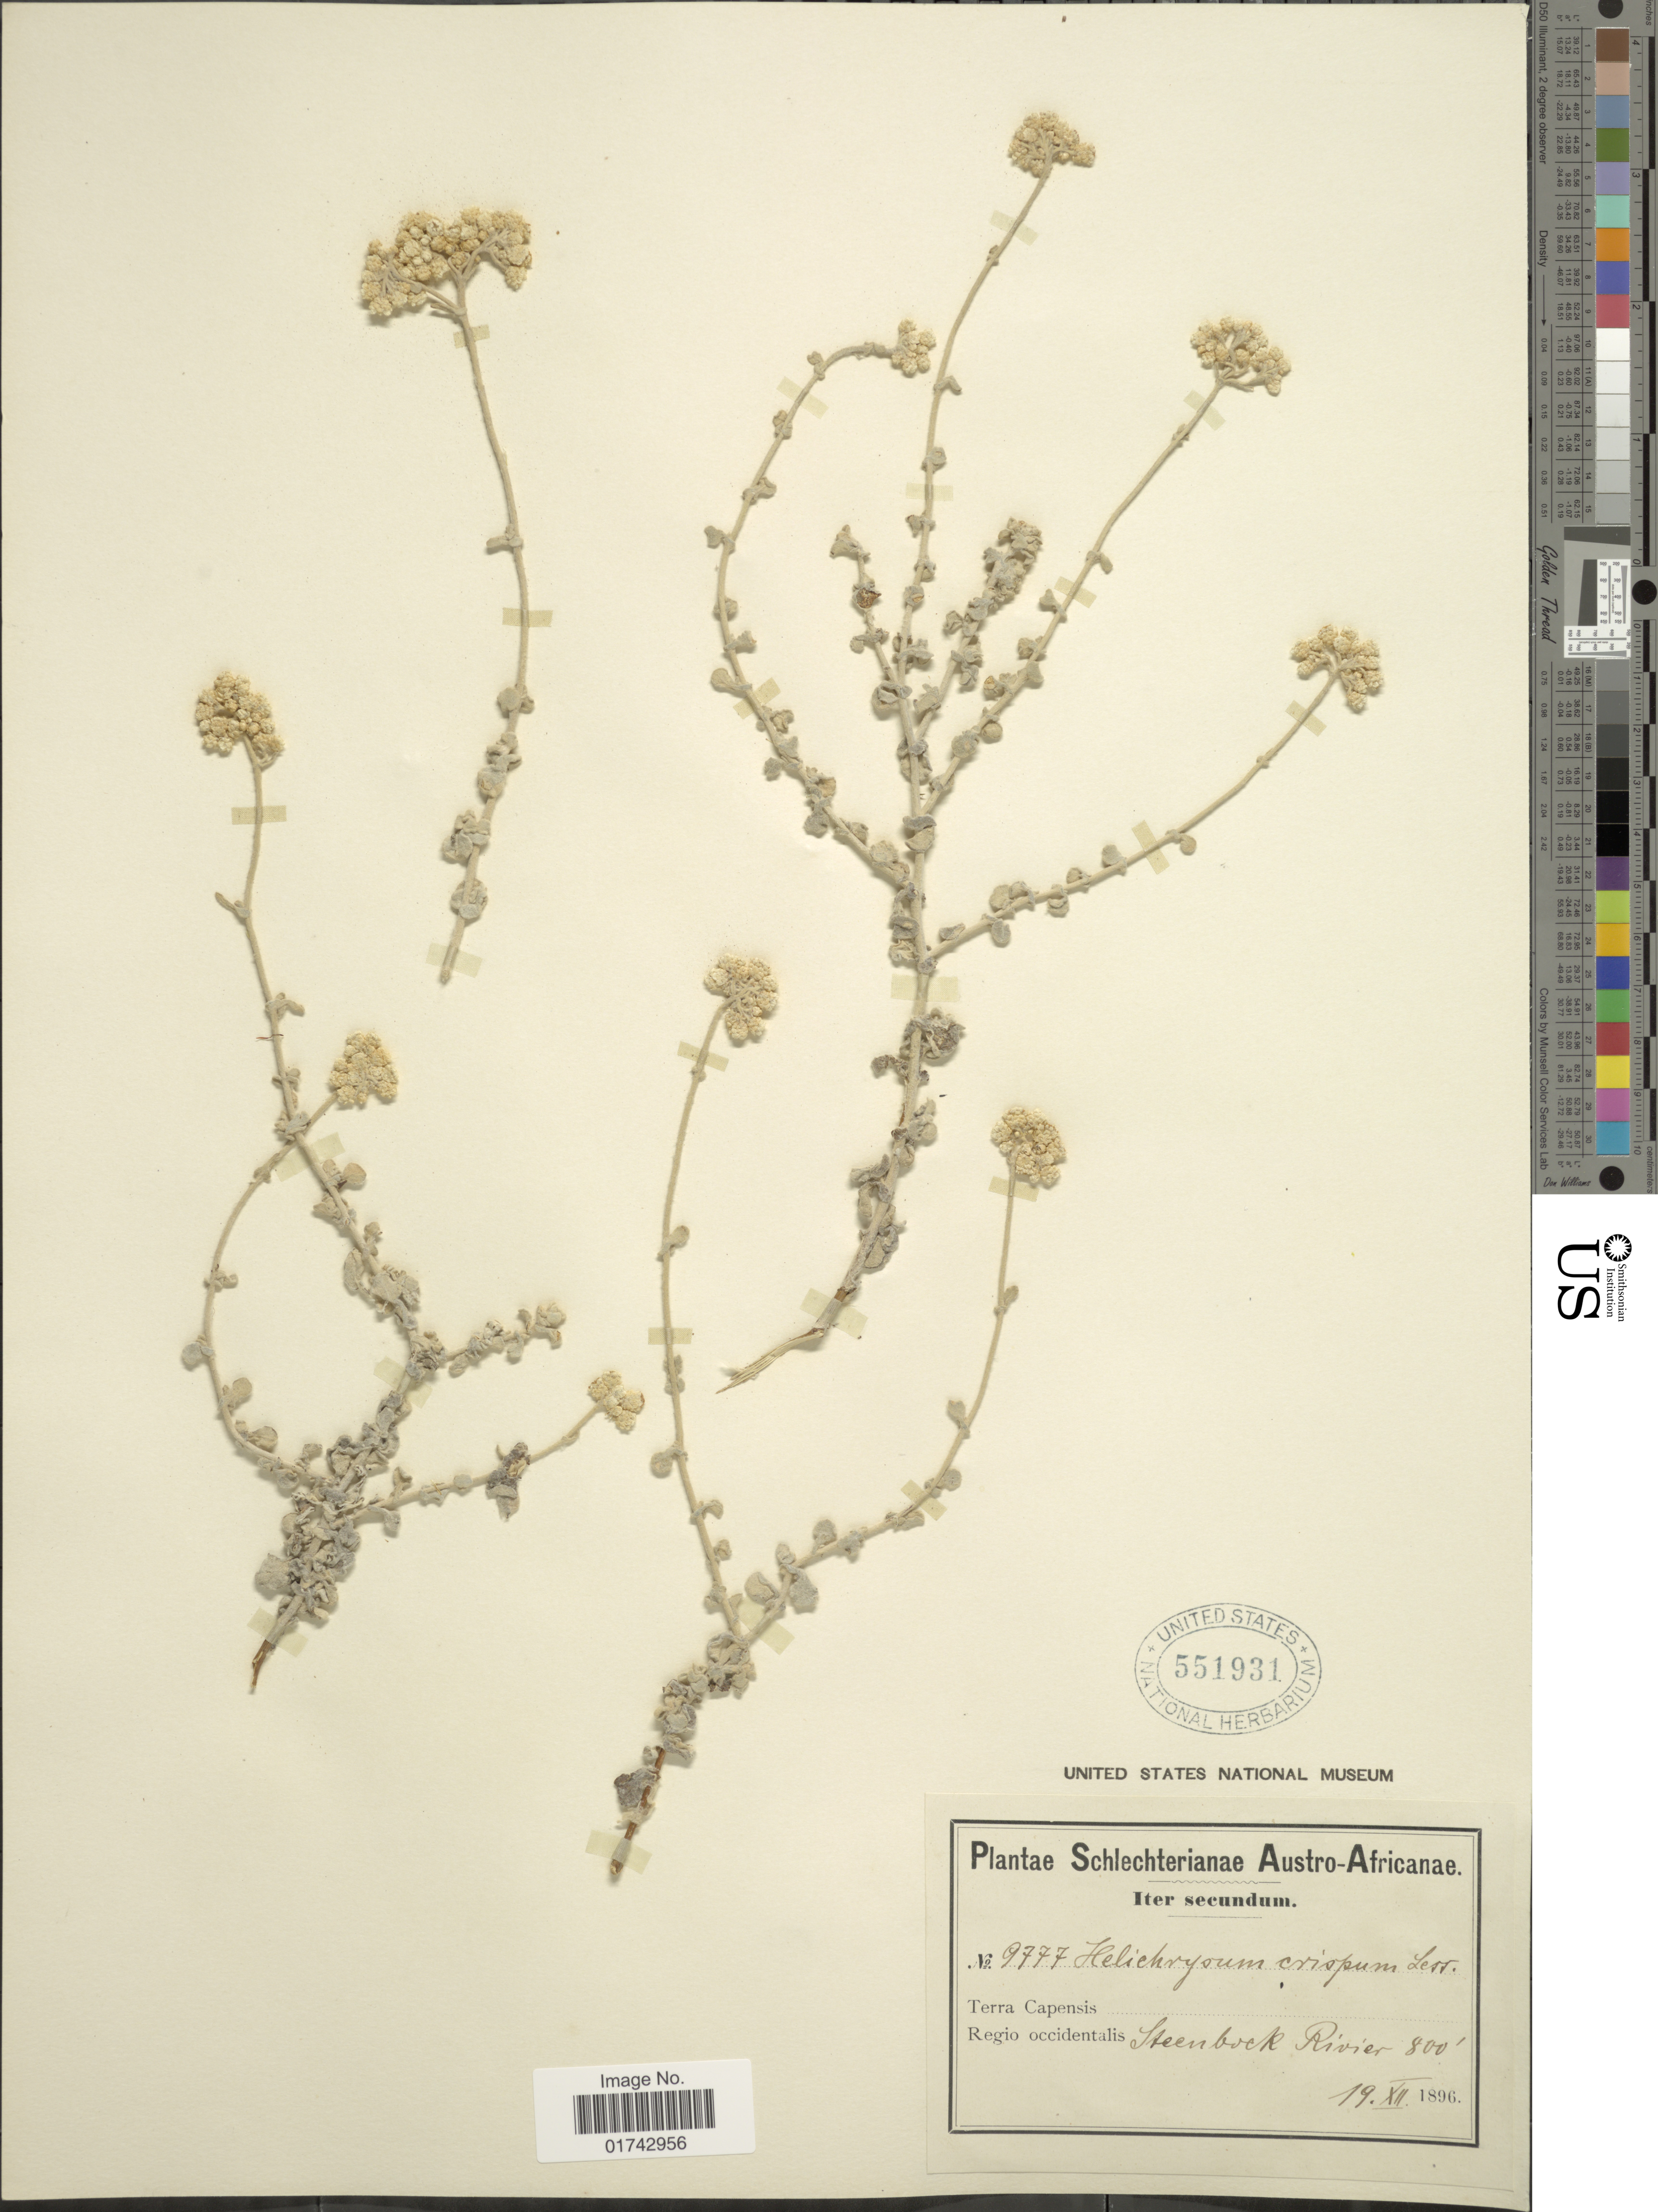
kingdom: Plantae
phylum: Tracheophyta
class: Magnoliopsida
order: Asterales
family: Asteraceae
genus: Helichrysum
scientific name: Helichrysum crispum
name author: (L.) D. Don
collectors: Schlechter, --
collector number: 9777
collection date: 1896-12-19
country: South Africa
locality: Terra Capensis, Regio occidentalis Steenbock Rivier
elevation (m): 244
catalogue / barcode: US 551931